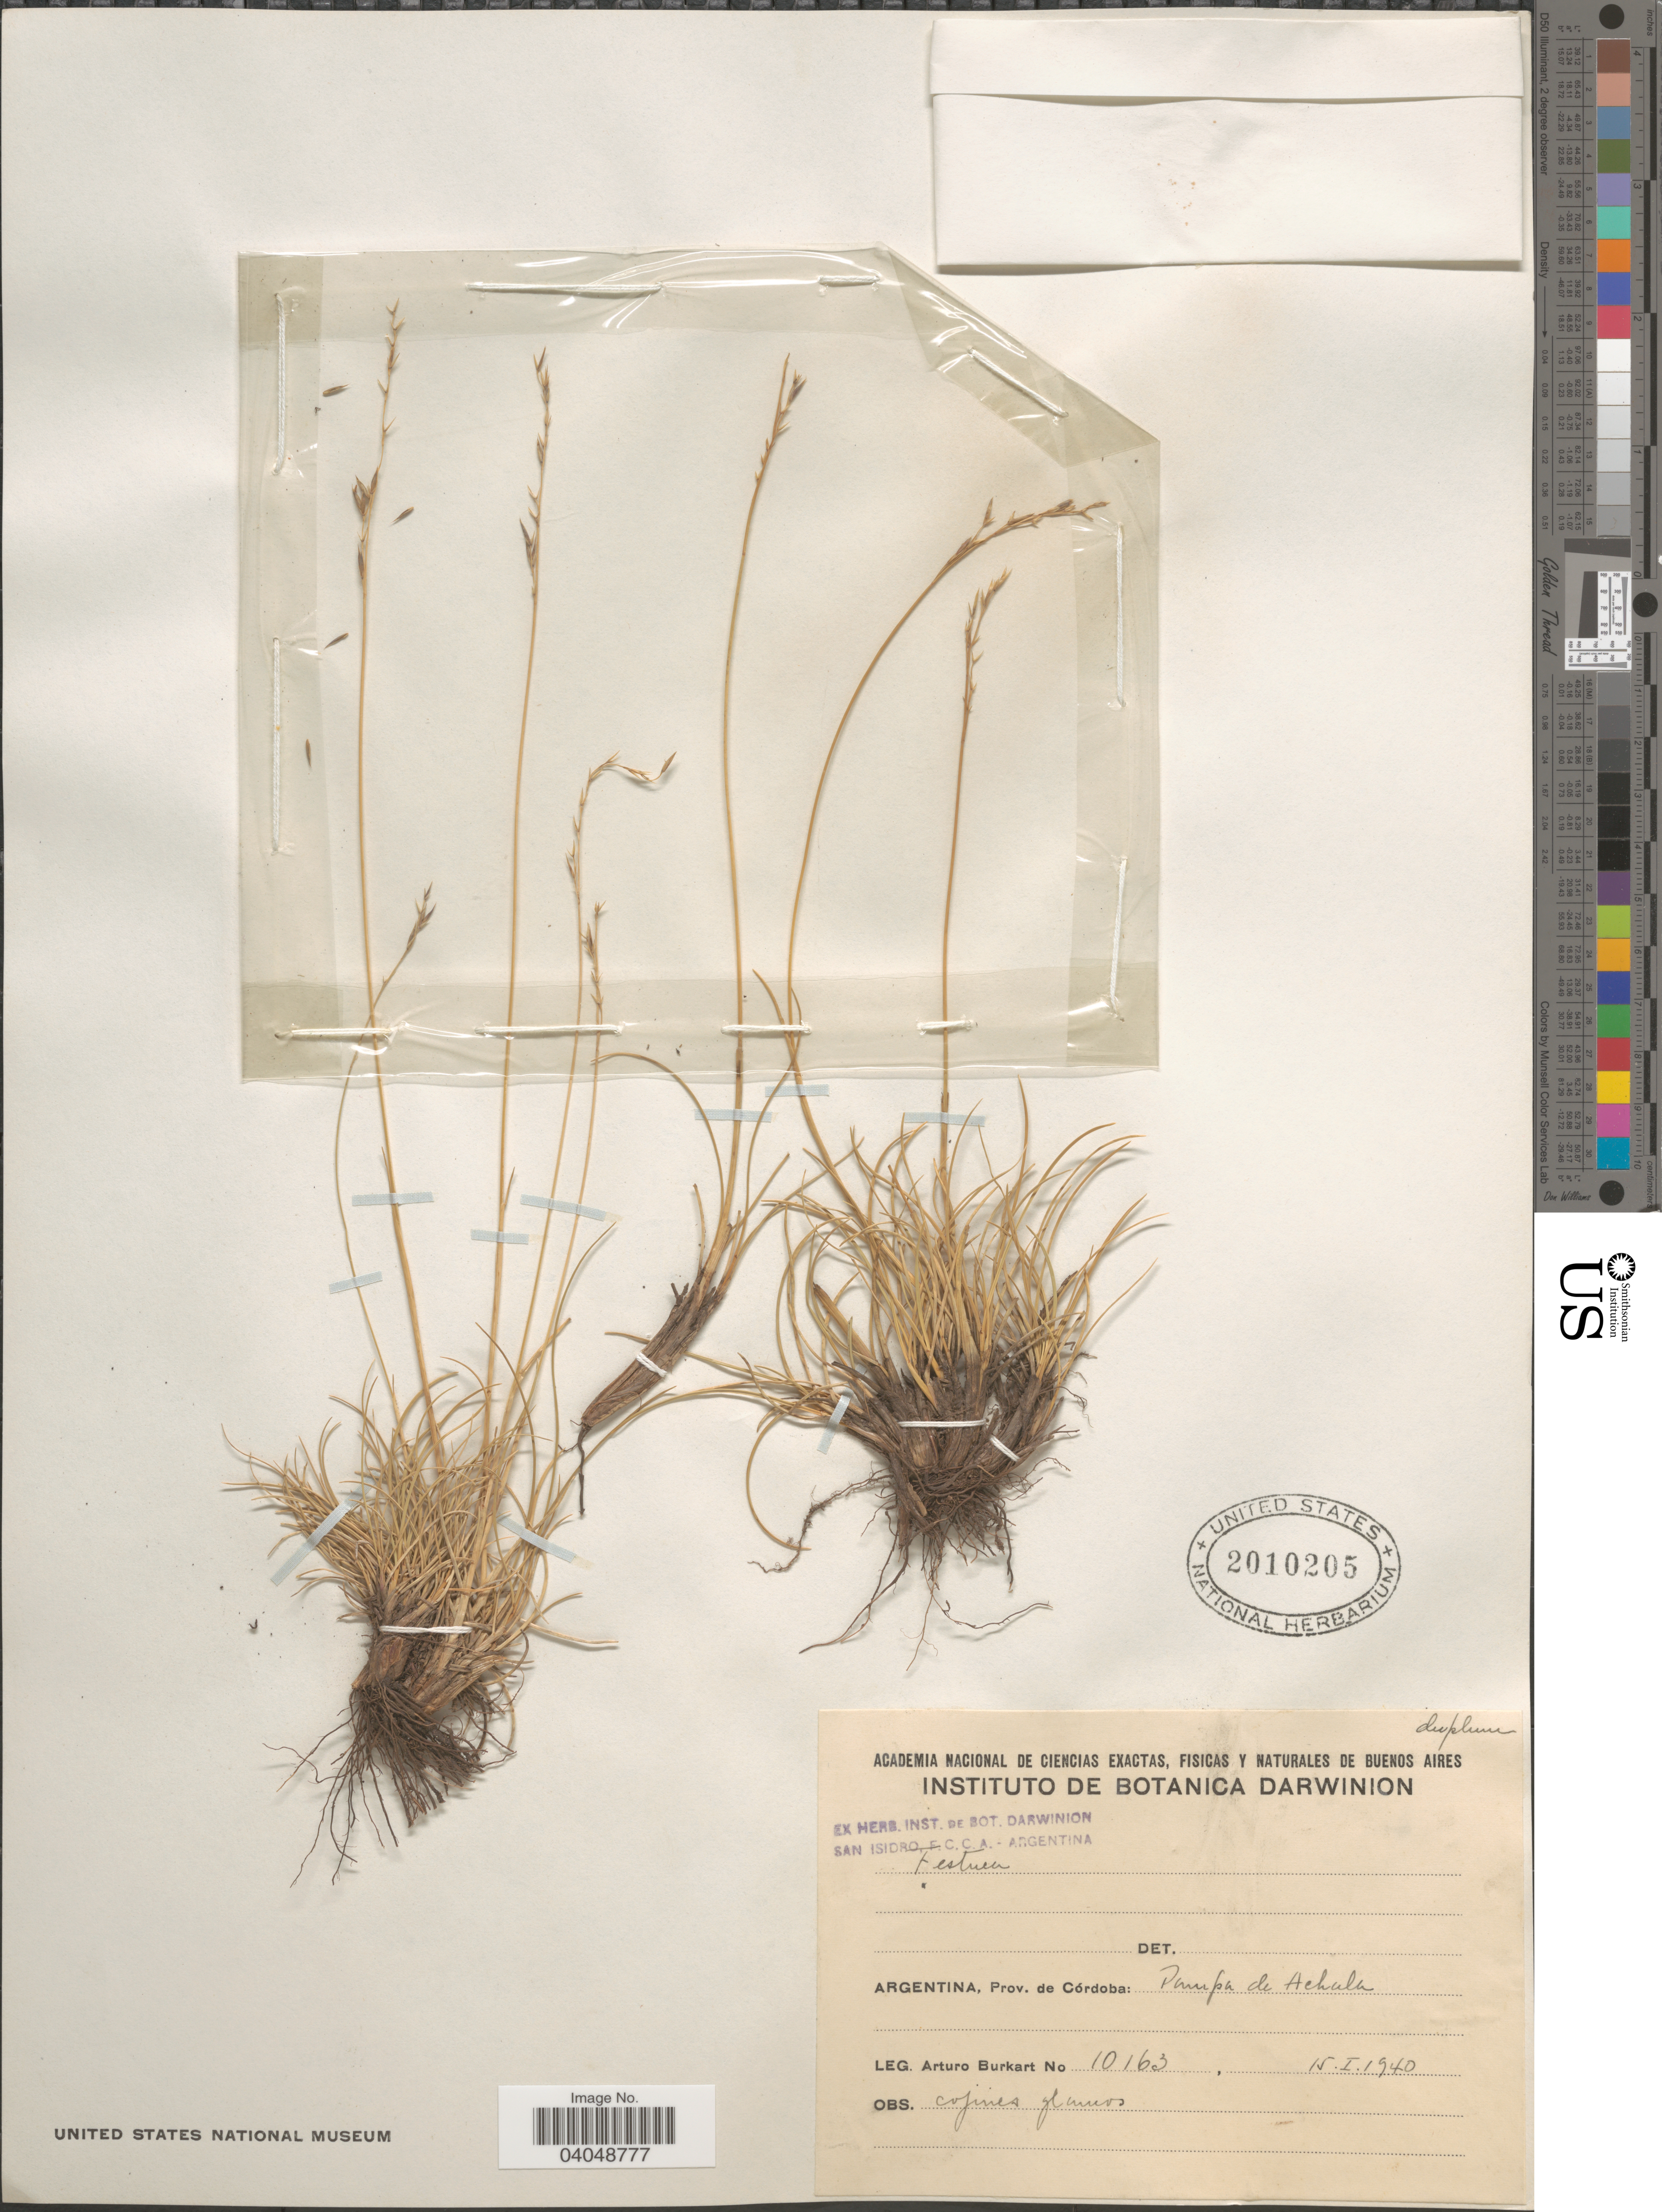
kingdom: Plantae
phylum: Tracheophyta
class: Liliopsida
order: Poales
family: Poaceae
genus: Festuca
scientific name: Festuca sp.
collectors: A. E. Burkart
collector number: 10163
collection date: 1940-01-15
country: Argentina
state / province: Cordoba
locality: Pampa de Achala.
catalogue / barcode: US 2010205